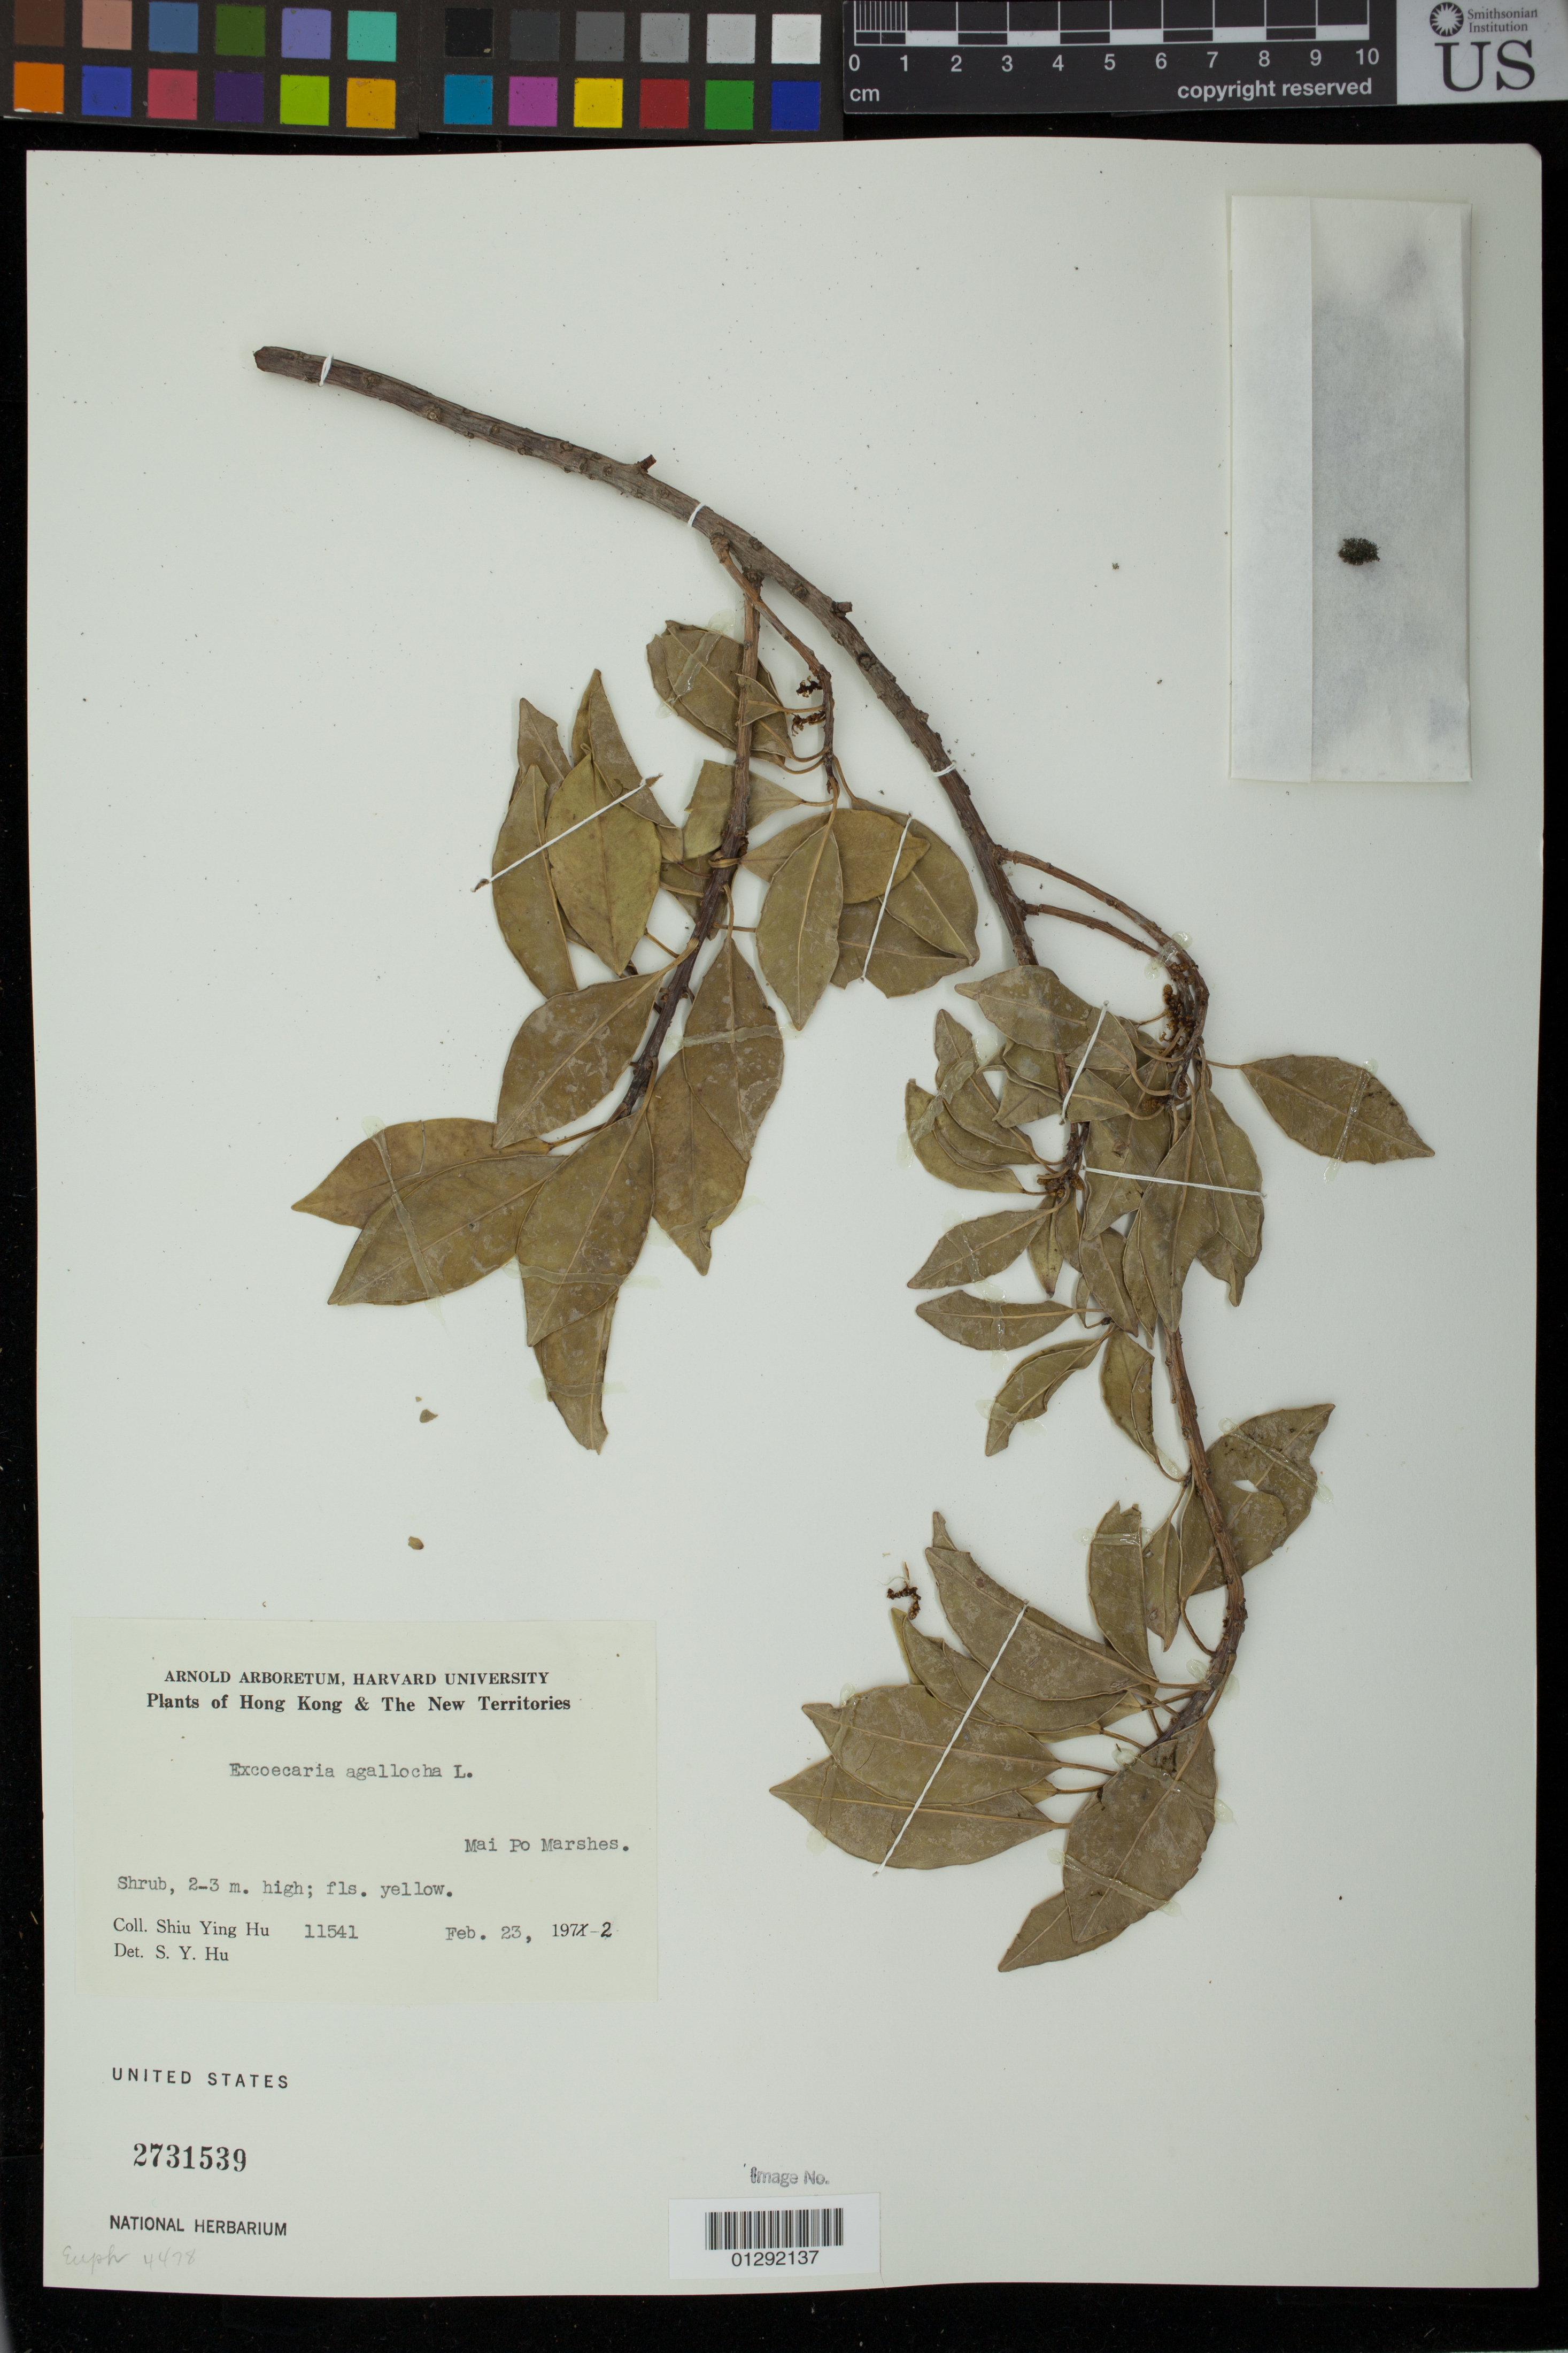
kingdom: Plantae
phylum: Tracheophyta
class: Magnoliopsida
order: Malpighiales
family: Euphorbiaceae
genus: Excoecaria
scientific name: Excoecaria agallocha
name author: L.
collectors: S. Y. Hu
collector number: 11541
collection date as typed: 23 Feb 1972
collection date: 1972-02-23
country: China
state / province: Hong Kong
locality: Mai Po Marshes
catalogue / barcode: US 2731539